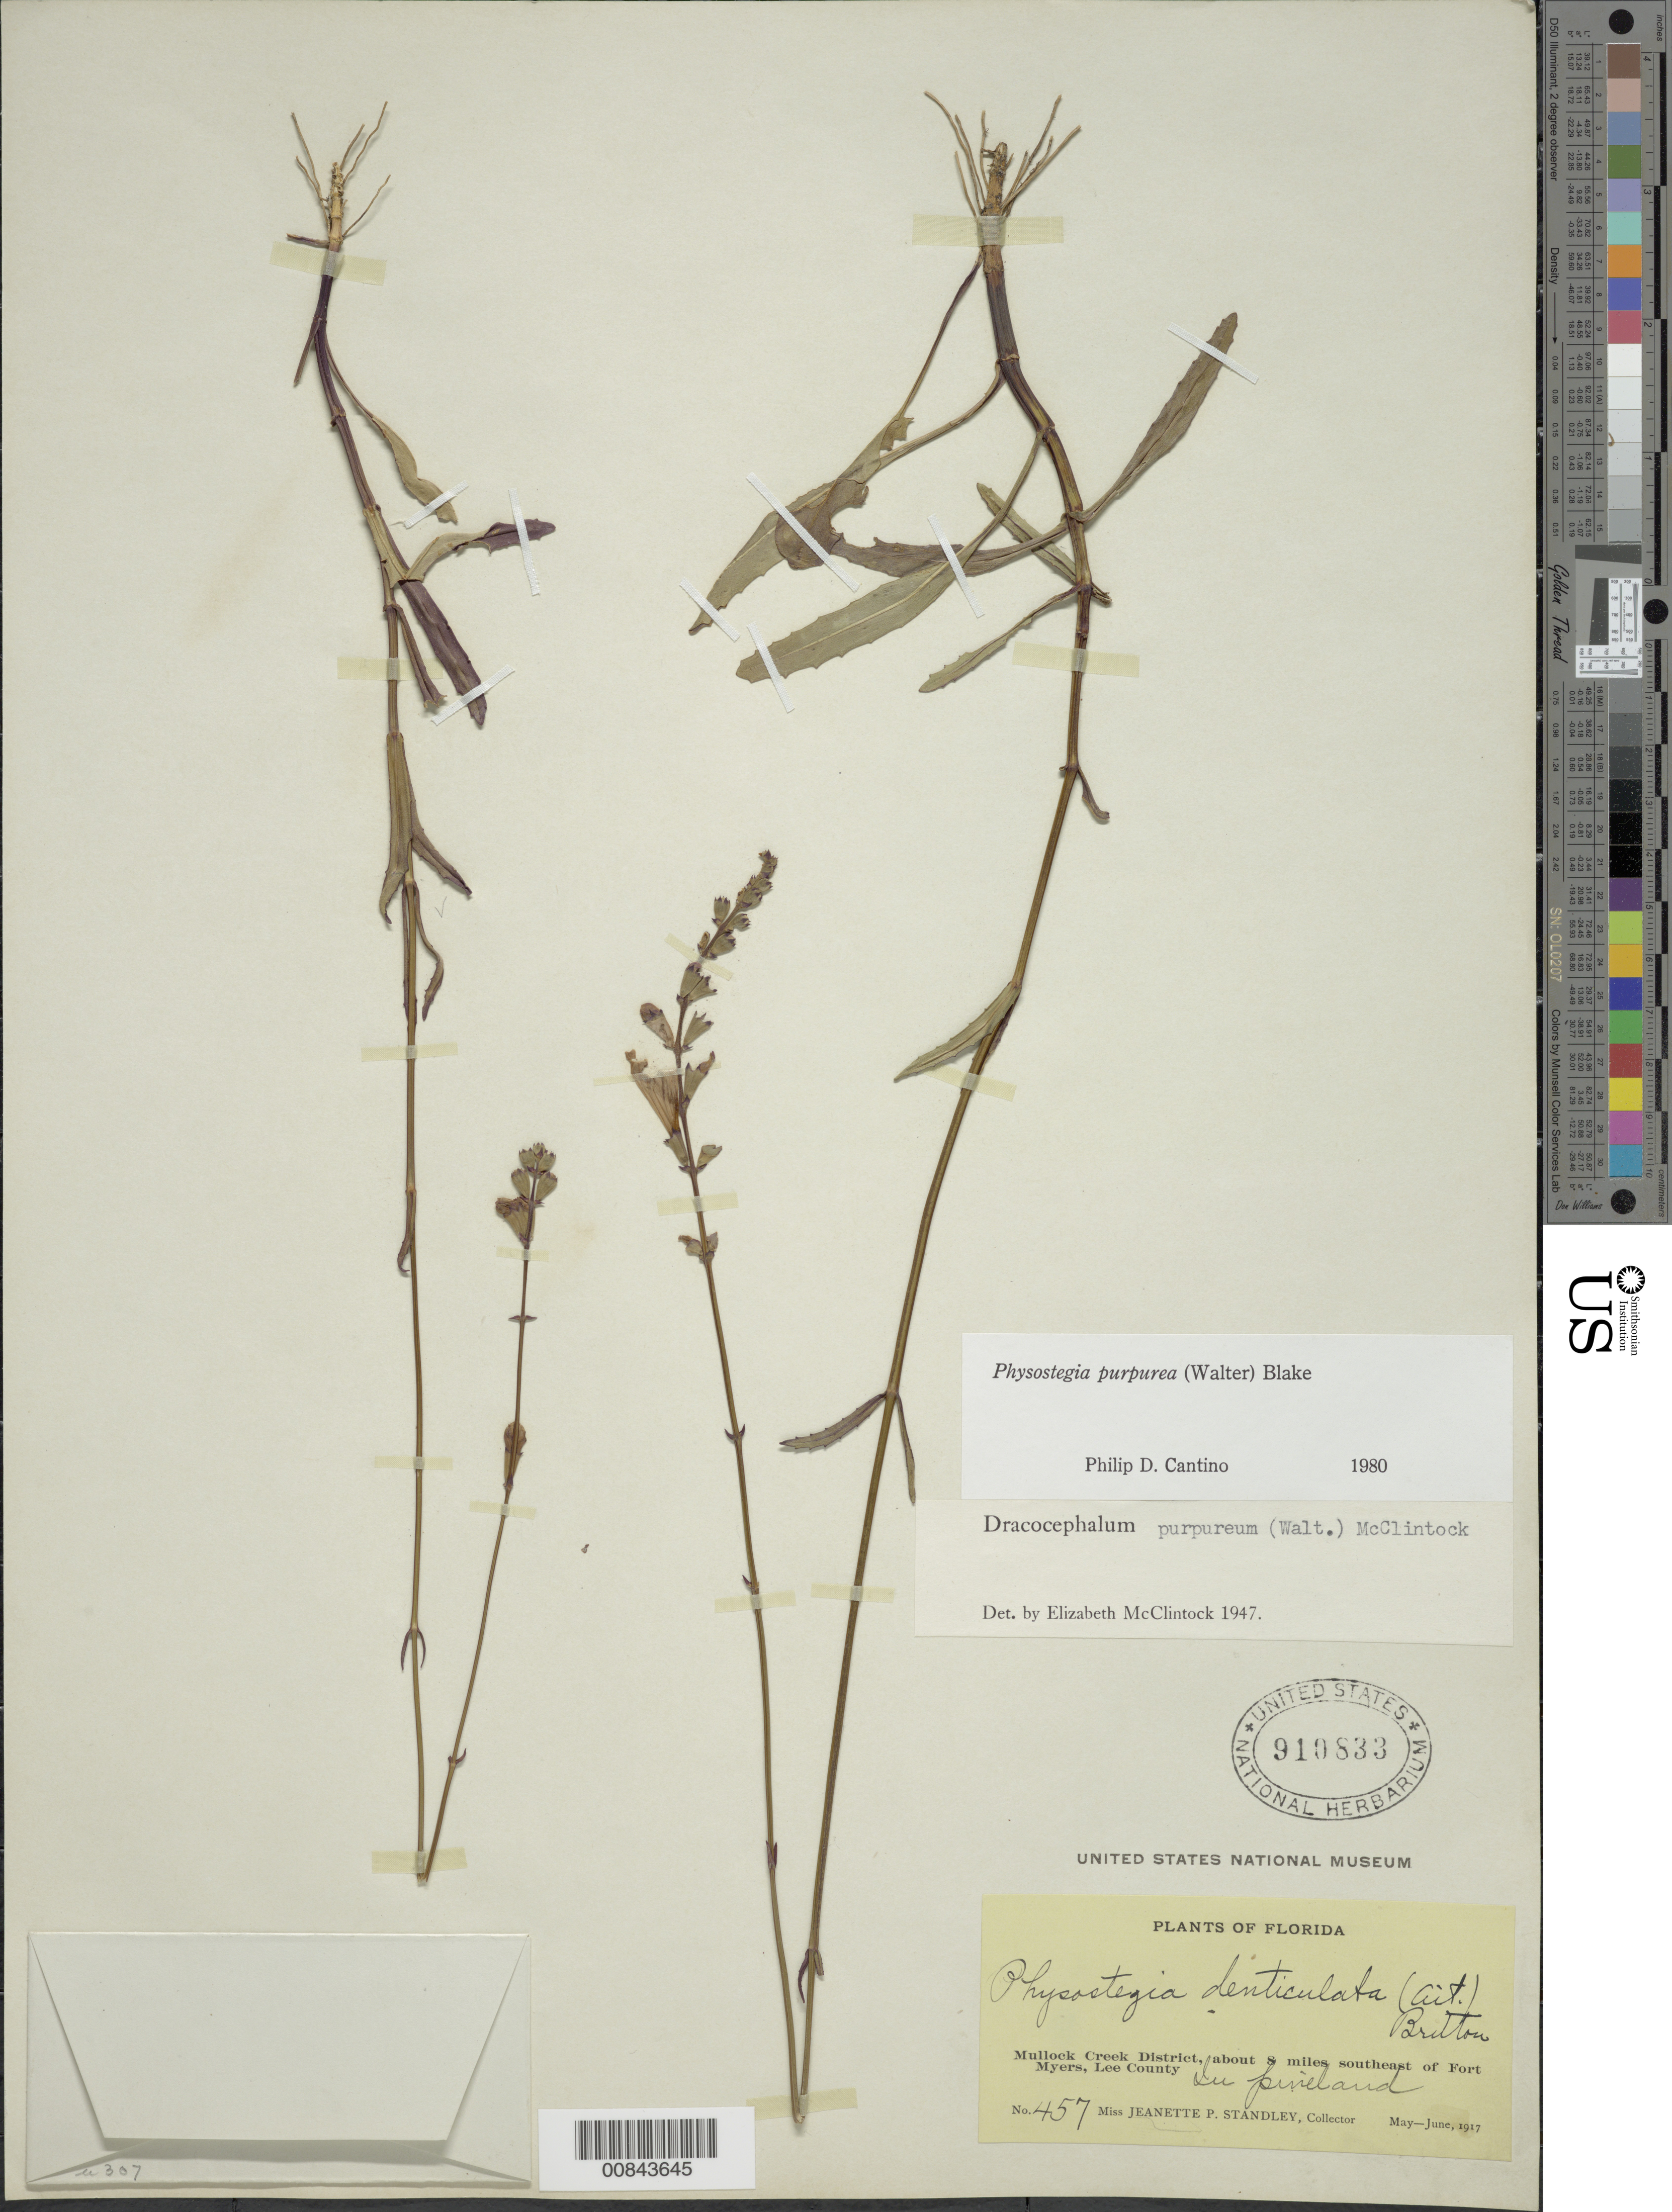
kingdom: Plantae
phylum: Tracheophyta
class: Magnoliopsida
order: Lamiales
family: Lamiaceae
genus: Physostegia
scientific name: Physostegia purpurea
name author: (Walter) Blake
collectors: J. P. Standley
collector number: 457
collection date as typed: May 1917 to -- Jun 1917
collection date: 1917-05/1917-06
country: United States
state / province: Florida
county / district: Lee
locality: Mullock Creek Dist., SE of Fort Myers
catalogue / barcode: US 910833